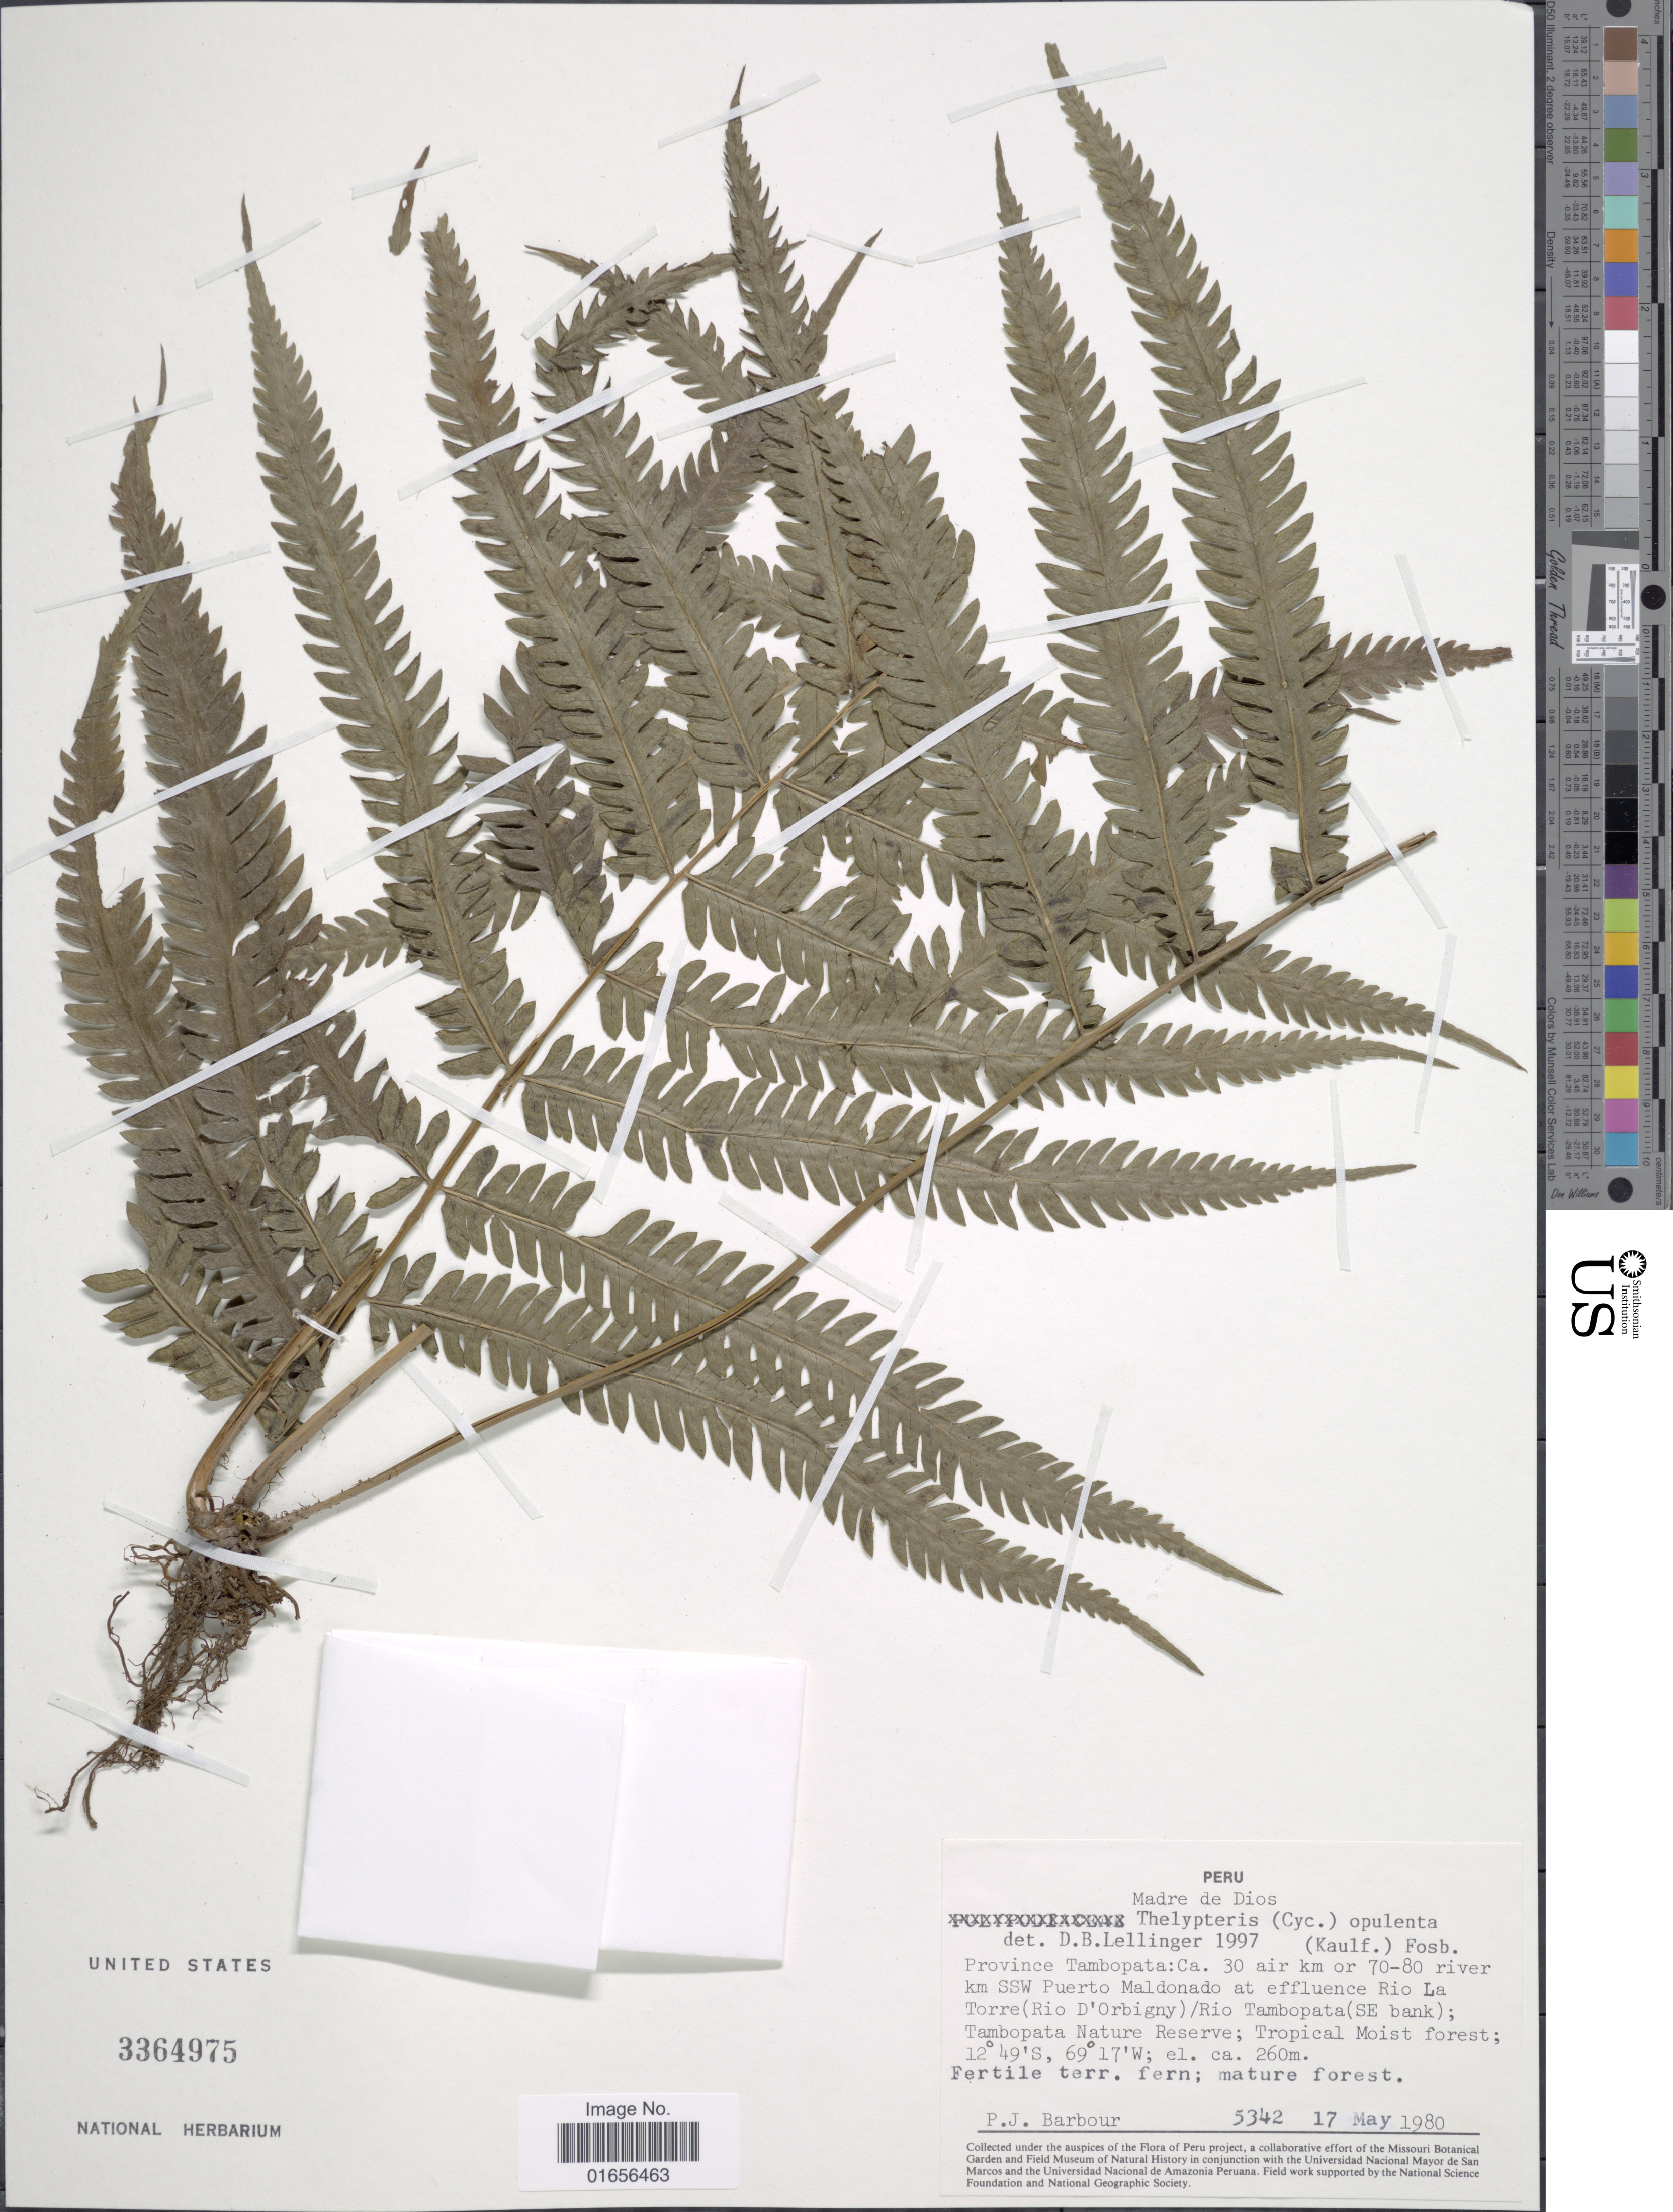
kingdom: Plantae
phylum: Tracheophyta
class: Polypodiopsida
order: Polypodiales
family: Thelypteridaceae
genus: Amphineuron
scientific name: Amphineuron opulentum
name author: (Kaulf.) Holttum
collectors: P. Barbour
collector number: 5342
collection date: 1980-05-17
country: Peru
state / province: Madre de Dios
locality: Peru, Madre de Dios. province Tambopata: Ca. 3o air km or 70-80 river km SSW Puerto Maldonado at effluence Rio La Torre (Rio D'Orbigny)/ Rio Tambopata (SE bank); Tambopata Nature Reserve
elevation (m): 260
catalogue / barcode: US 3364975